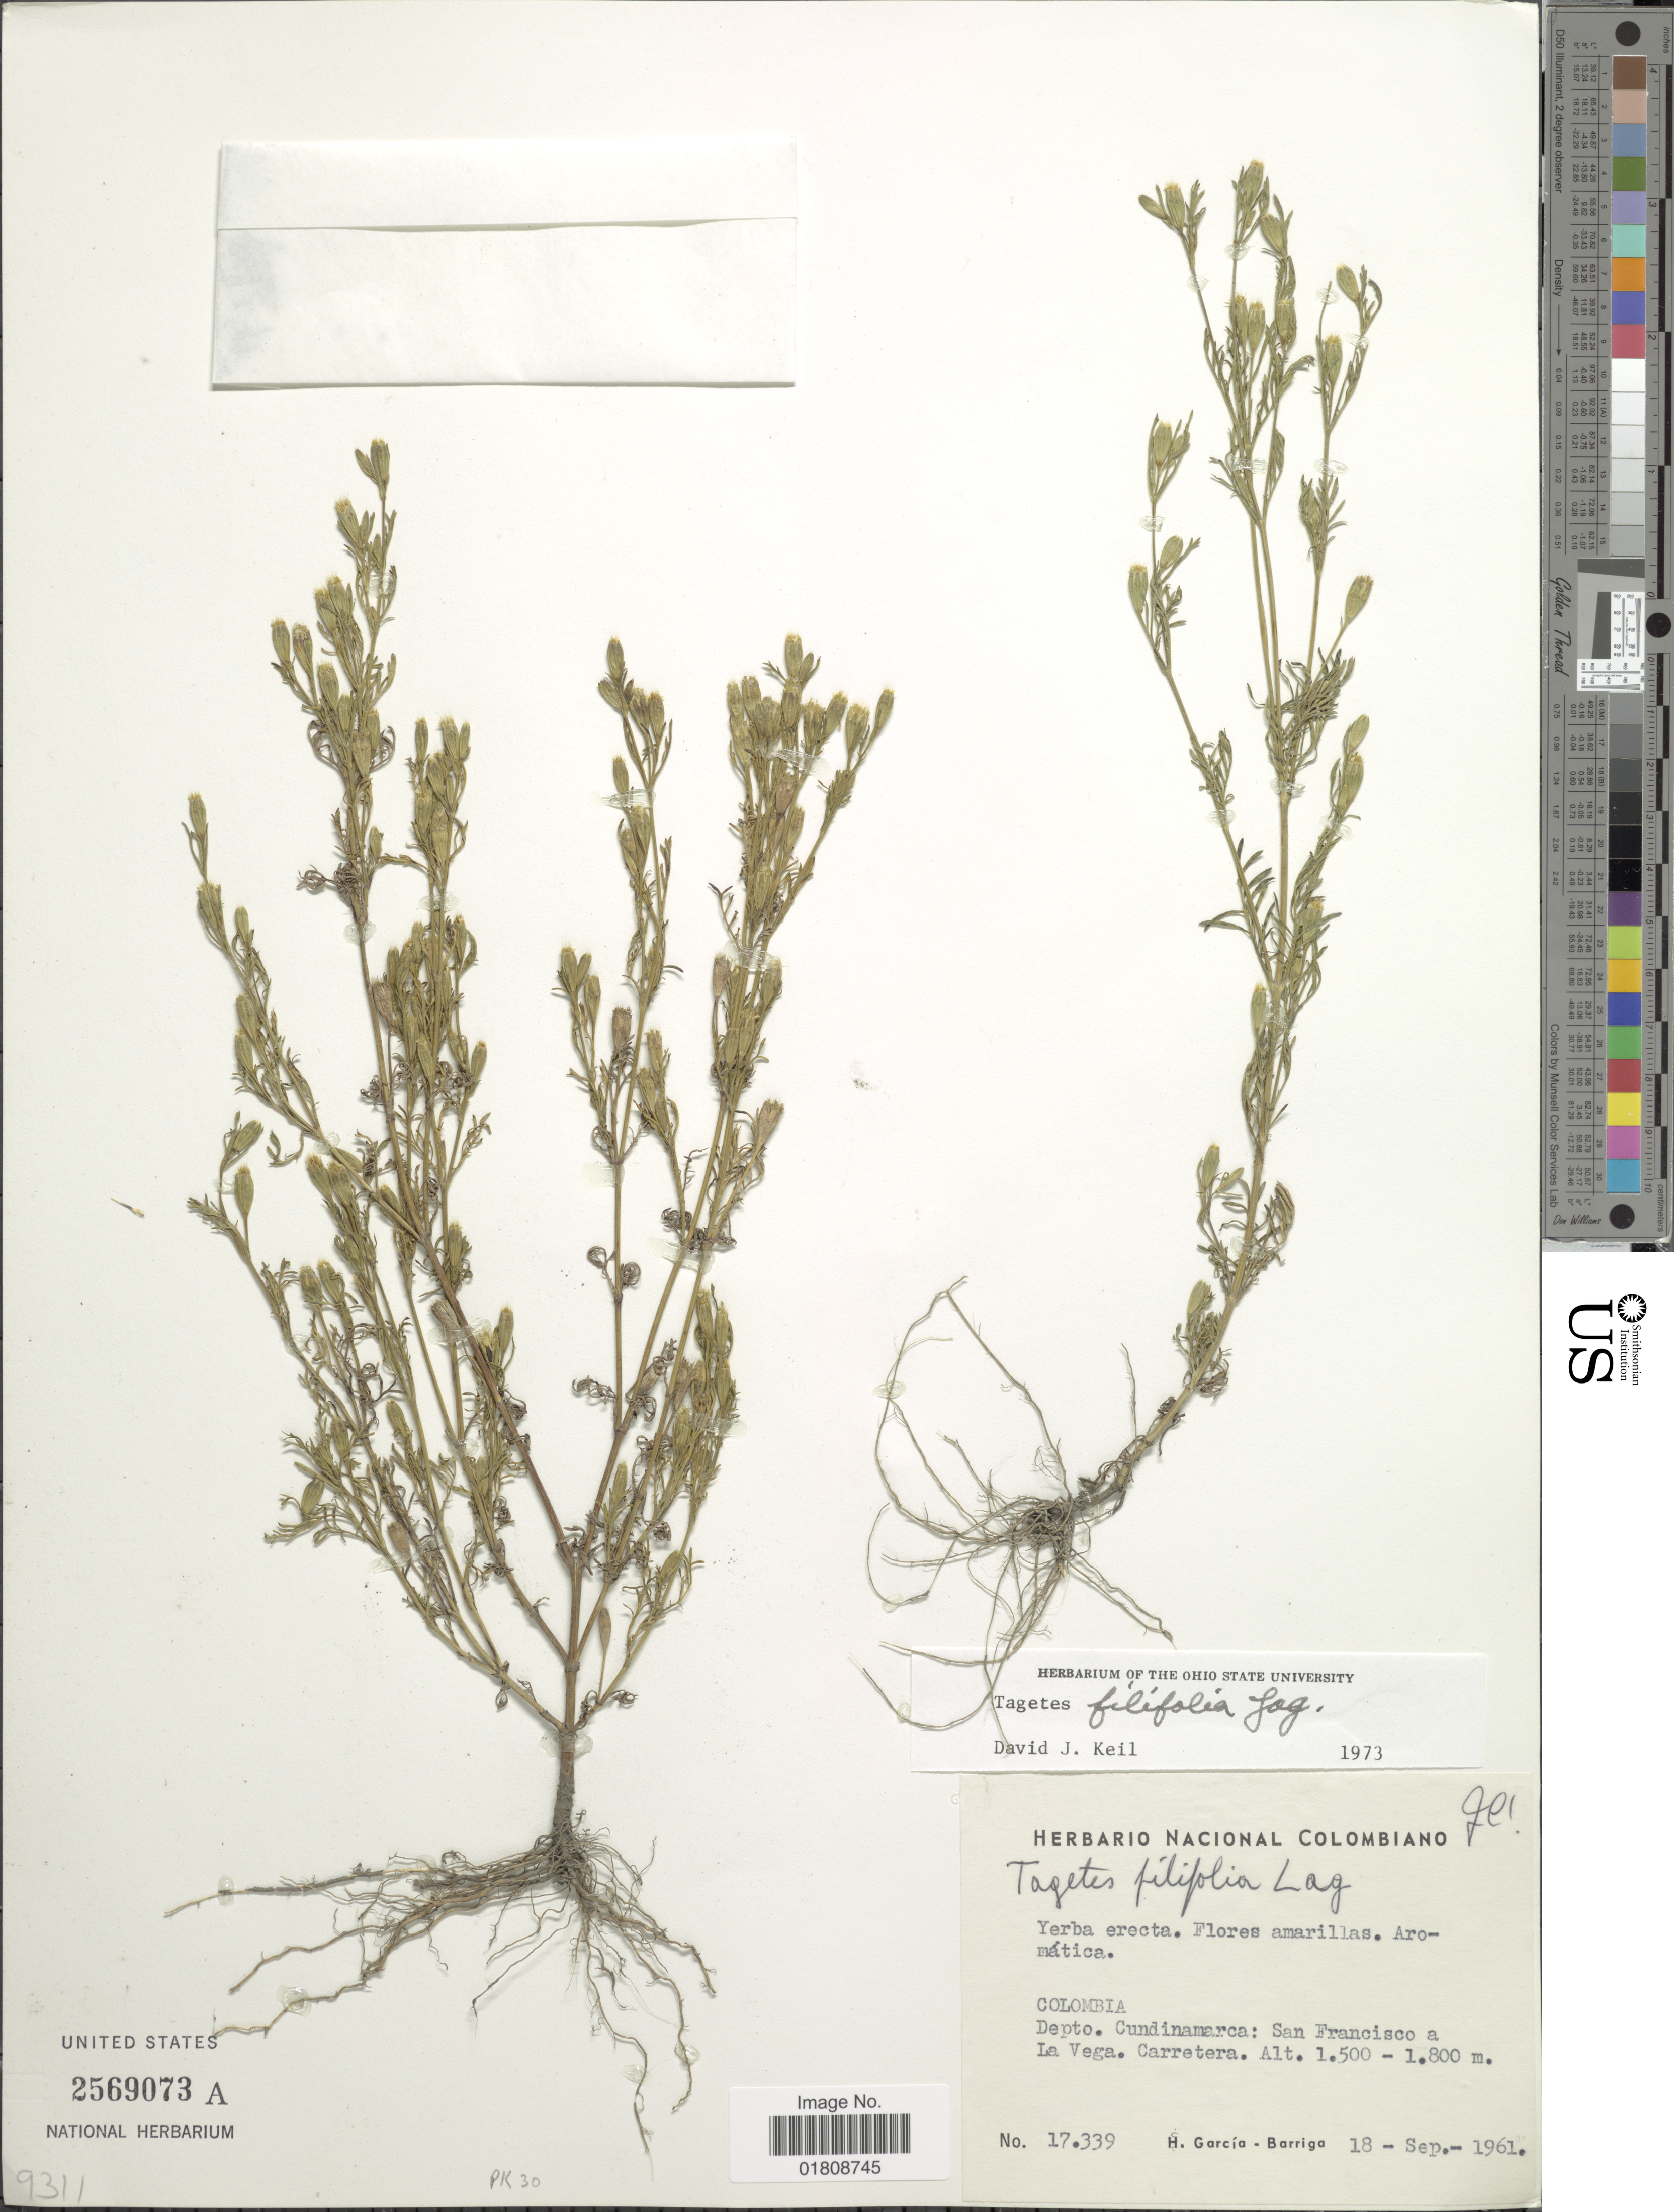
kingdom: Plantae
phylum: Tracheophyta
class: Magnoliopsida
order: Asterales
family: Asteraceae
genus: Tagetes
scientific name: Tagetes filifolia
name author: Lag.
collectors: H. García Barriga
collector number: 17339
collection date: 1961-09-18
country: Colombia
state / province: Cundinamarca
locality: San Francisco a La Vega, Carretera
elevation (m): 1500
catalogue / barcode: US 2569073A